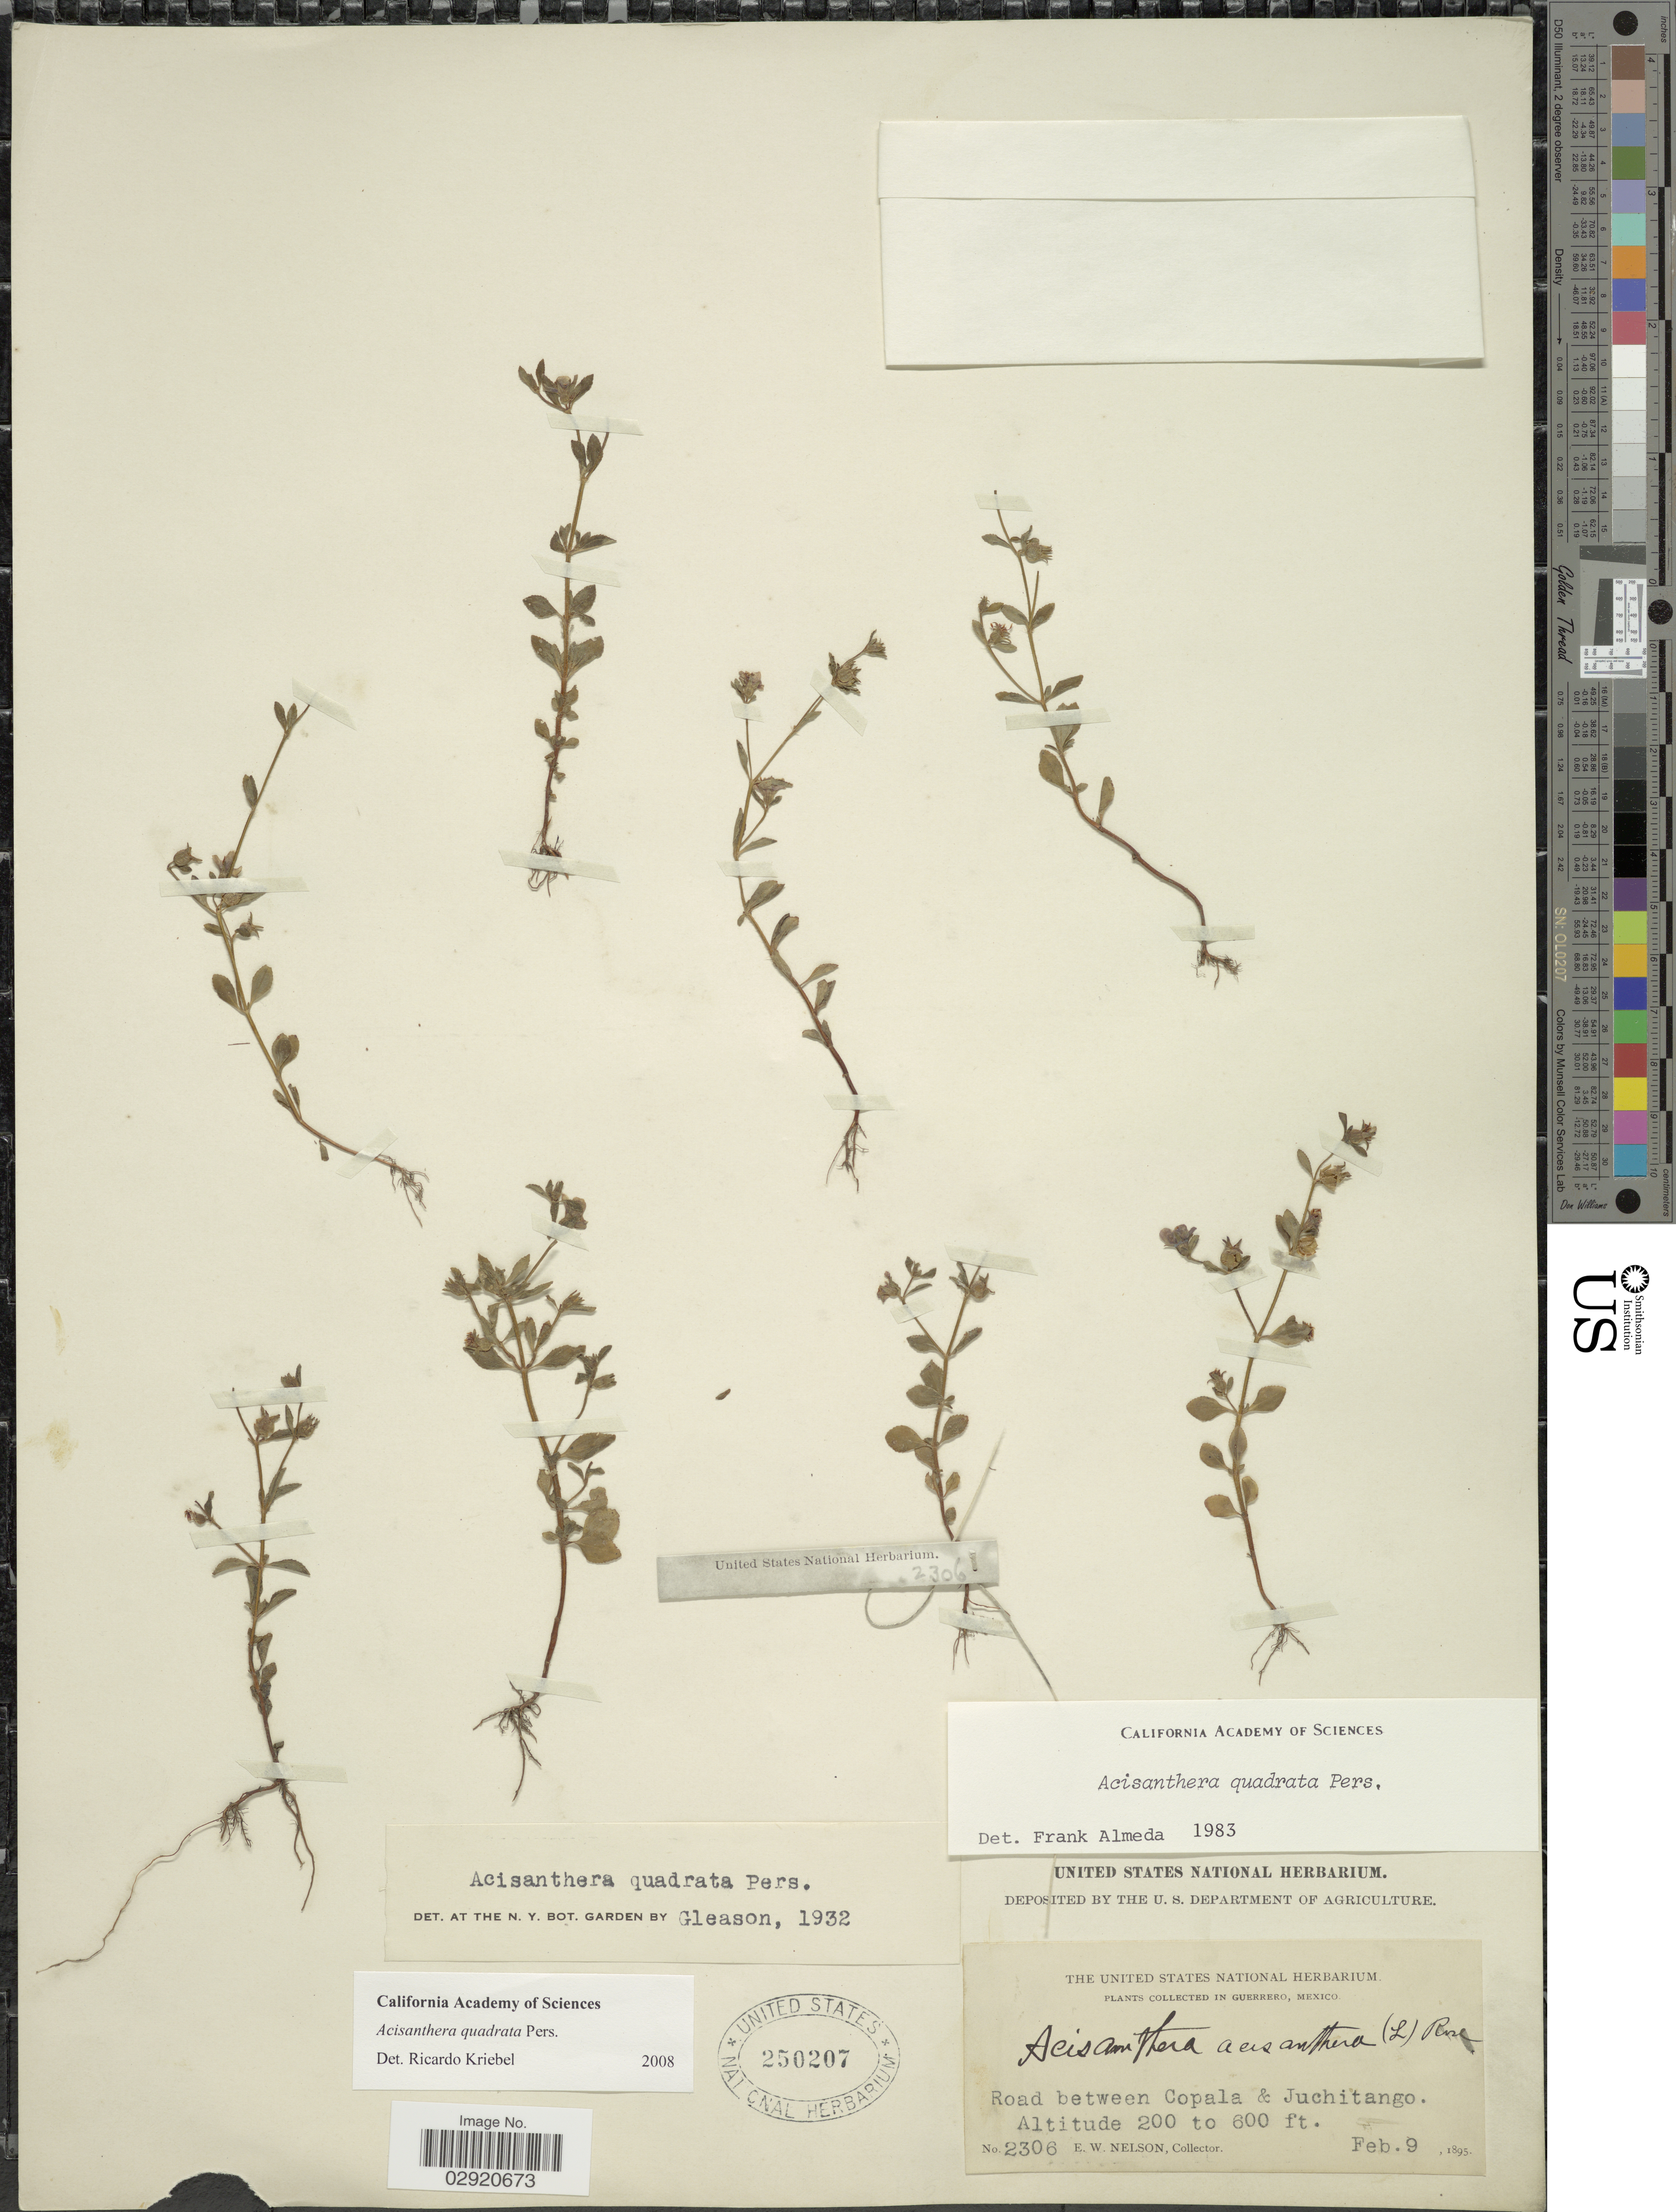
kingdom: Plantae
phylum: Tracheophyta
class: Magnoliopsida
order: Myrtales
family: Melastomataceae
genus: Acisanthera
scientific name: Acisanthera erecta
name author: Gleason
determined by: Nunes da Silva, Diego, (RB), Jardim Botanico do Rio de Janeiro - Herbario (BRAZIL)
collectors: E. W. Nelson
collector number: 2306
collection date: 1895-02-09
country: Mexico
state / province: Guerrero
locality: Road between Copala & Juchitango.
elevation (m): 61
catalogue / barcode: US 250207